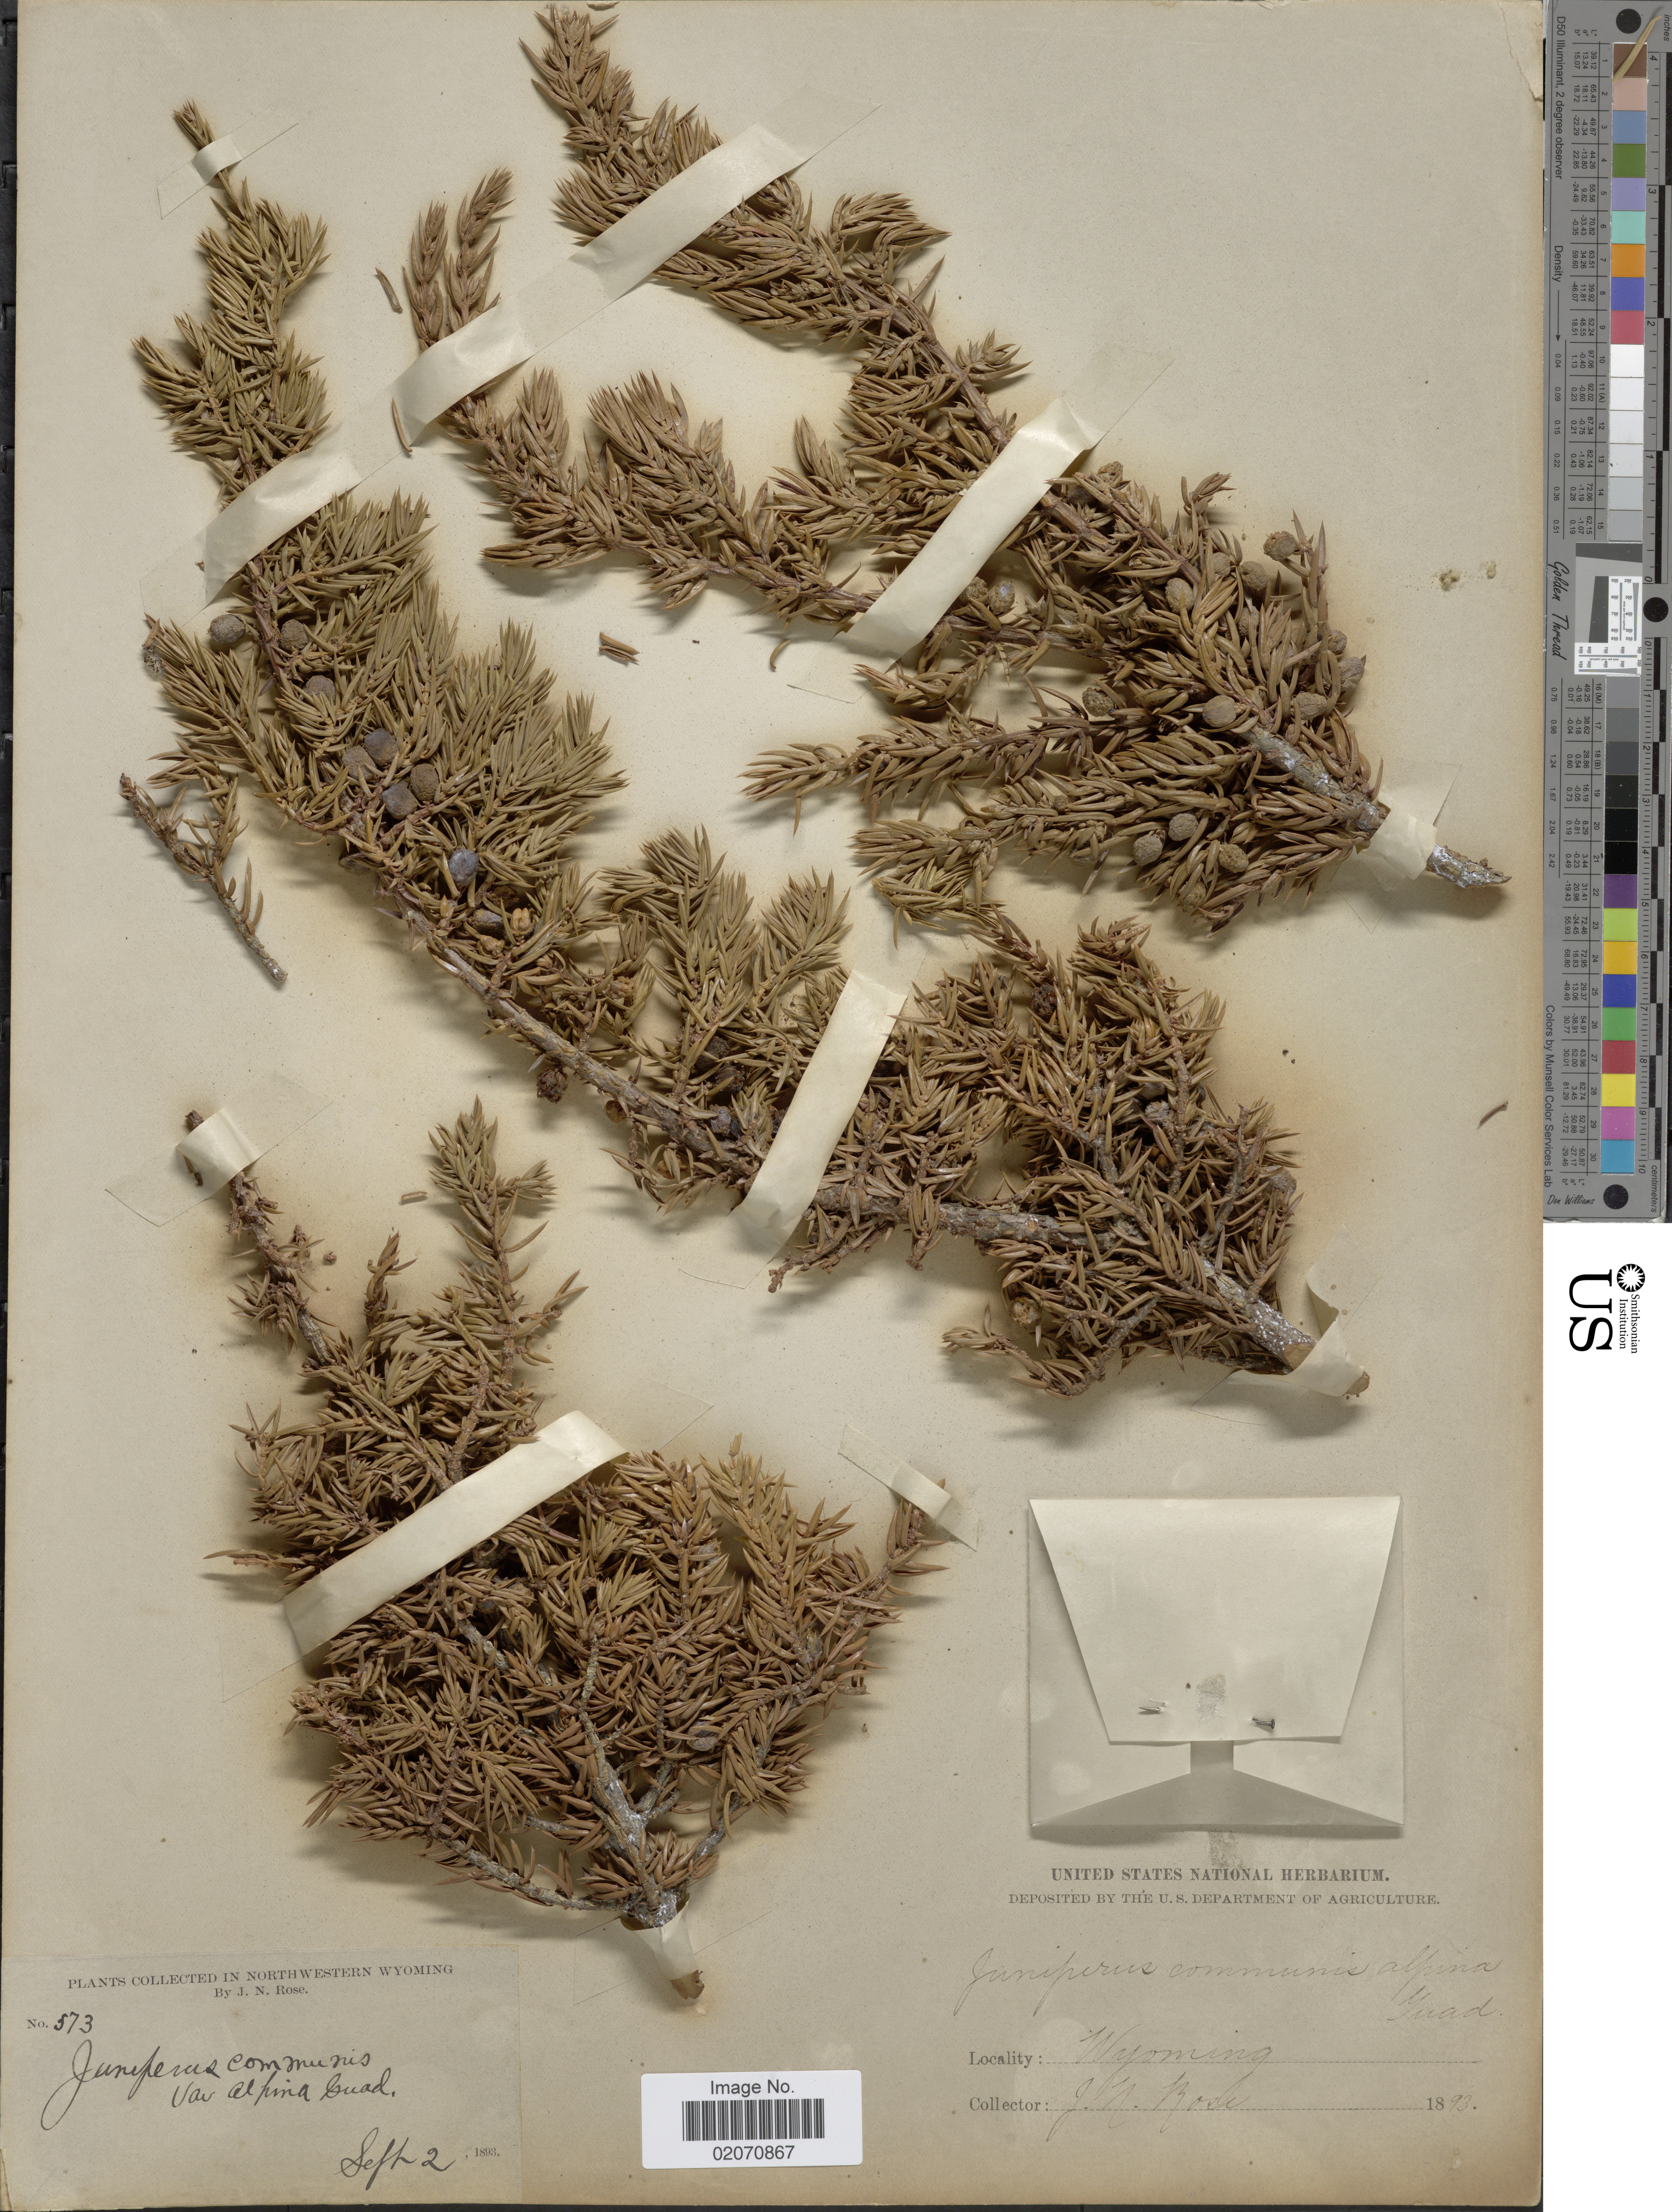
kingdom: Plantae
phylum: Tracheophyta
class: Pinopsida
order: Pinales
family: Cupressaceae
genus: Juniperus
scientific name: Juniperus communis subsp. nana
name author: (Willd.) Syme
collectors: J. N. Rose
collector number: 573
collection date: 1893-09-02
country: United States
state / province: Wyoming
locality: Northwestern Wyoming